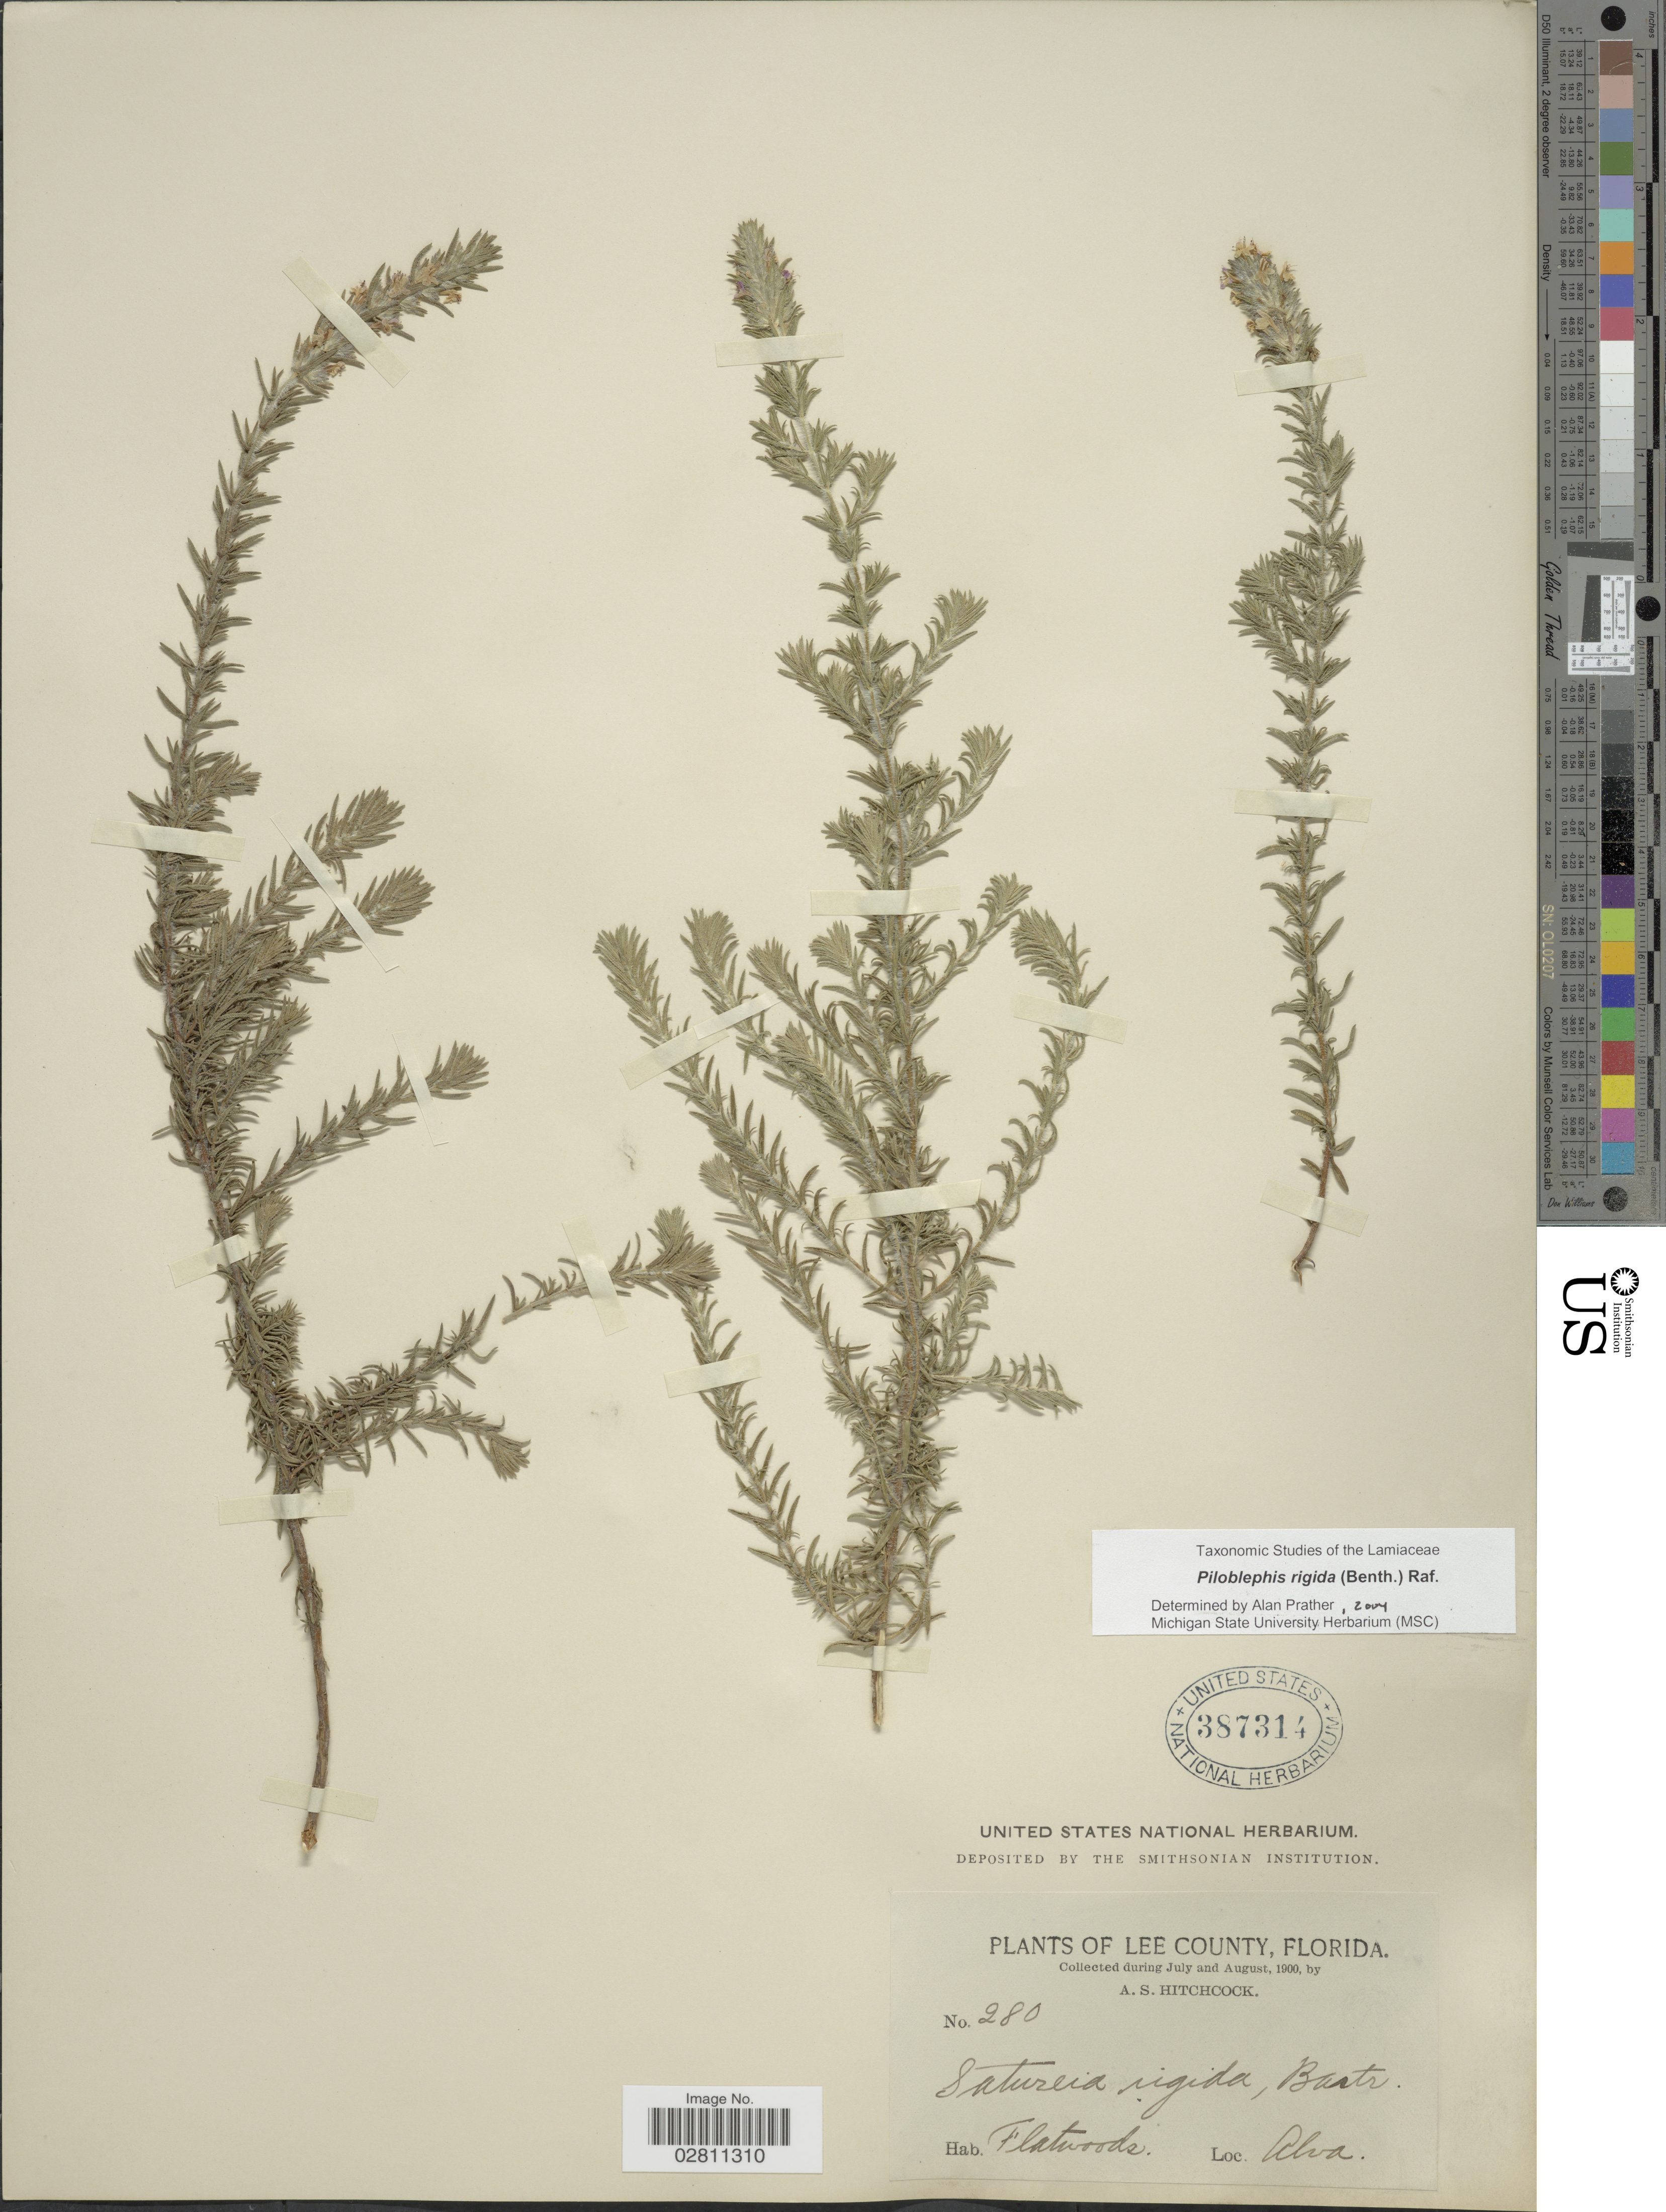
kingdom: Plantae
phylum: Tracheophyta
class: Magnoliopsida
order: Lamiales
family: Lamiaceae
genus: Piloblephis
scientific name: Piloblephis rigida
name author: (Bartram ex Benth.) Raf.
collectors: A. S. Hitchcock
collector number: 280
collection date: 1900-07/1900-08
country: United States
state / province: Florida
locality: Lee County, Alva.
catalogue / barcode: US 387314